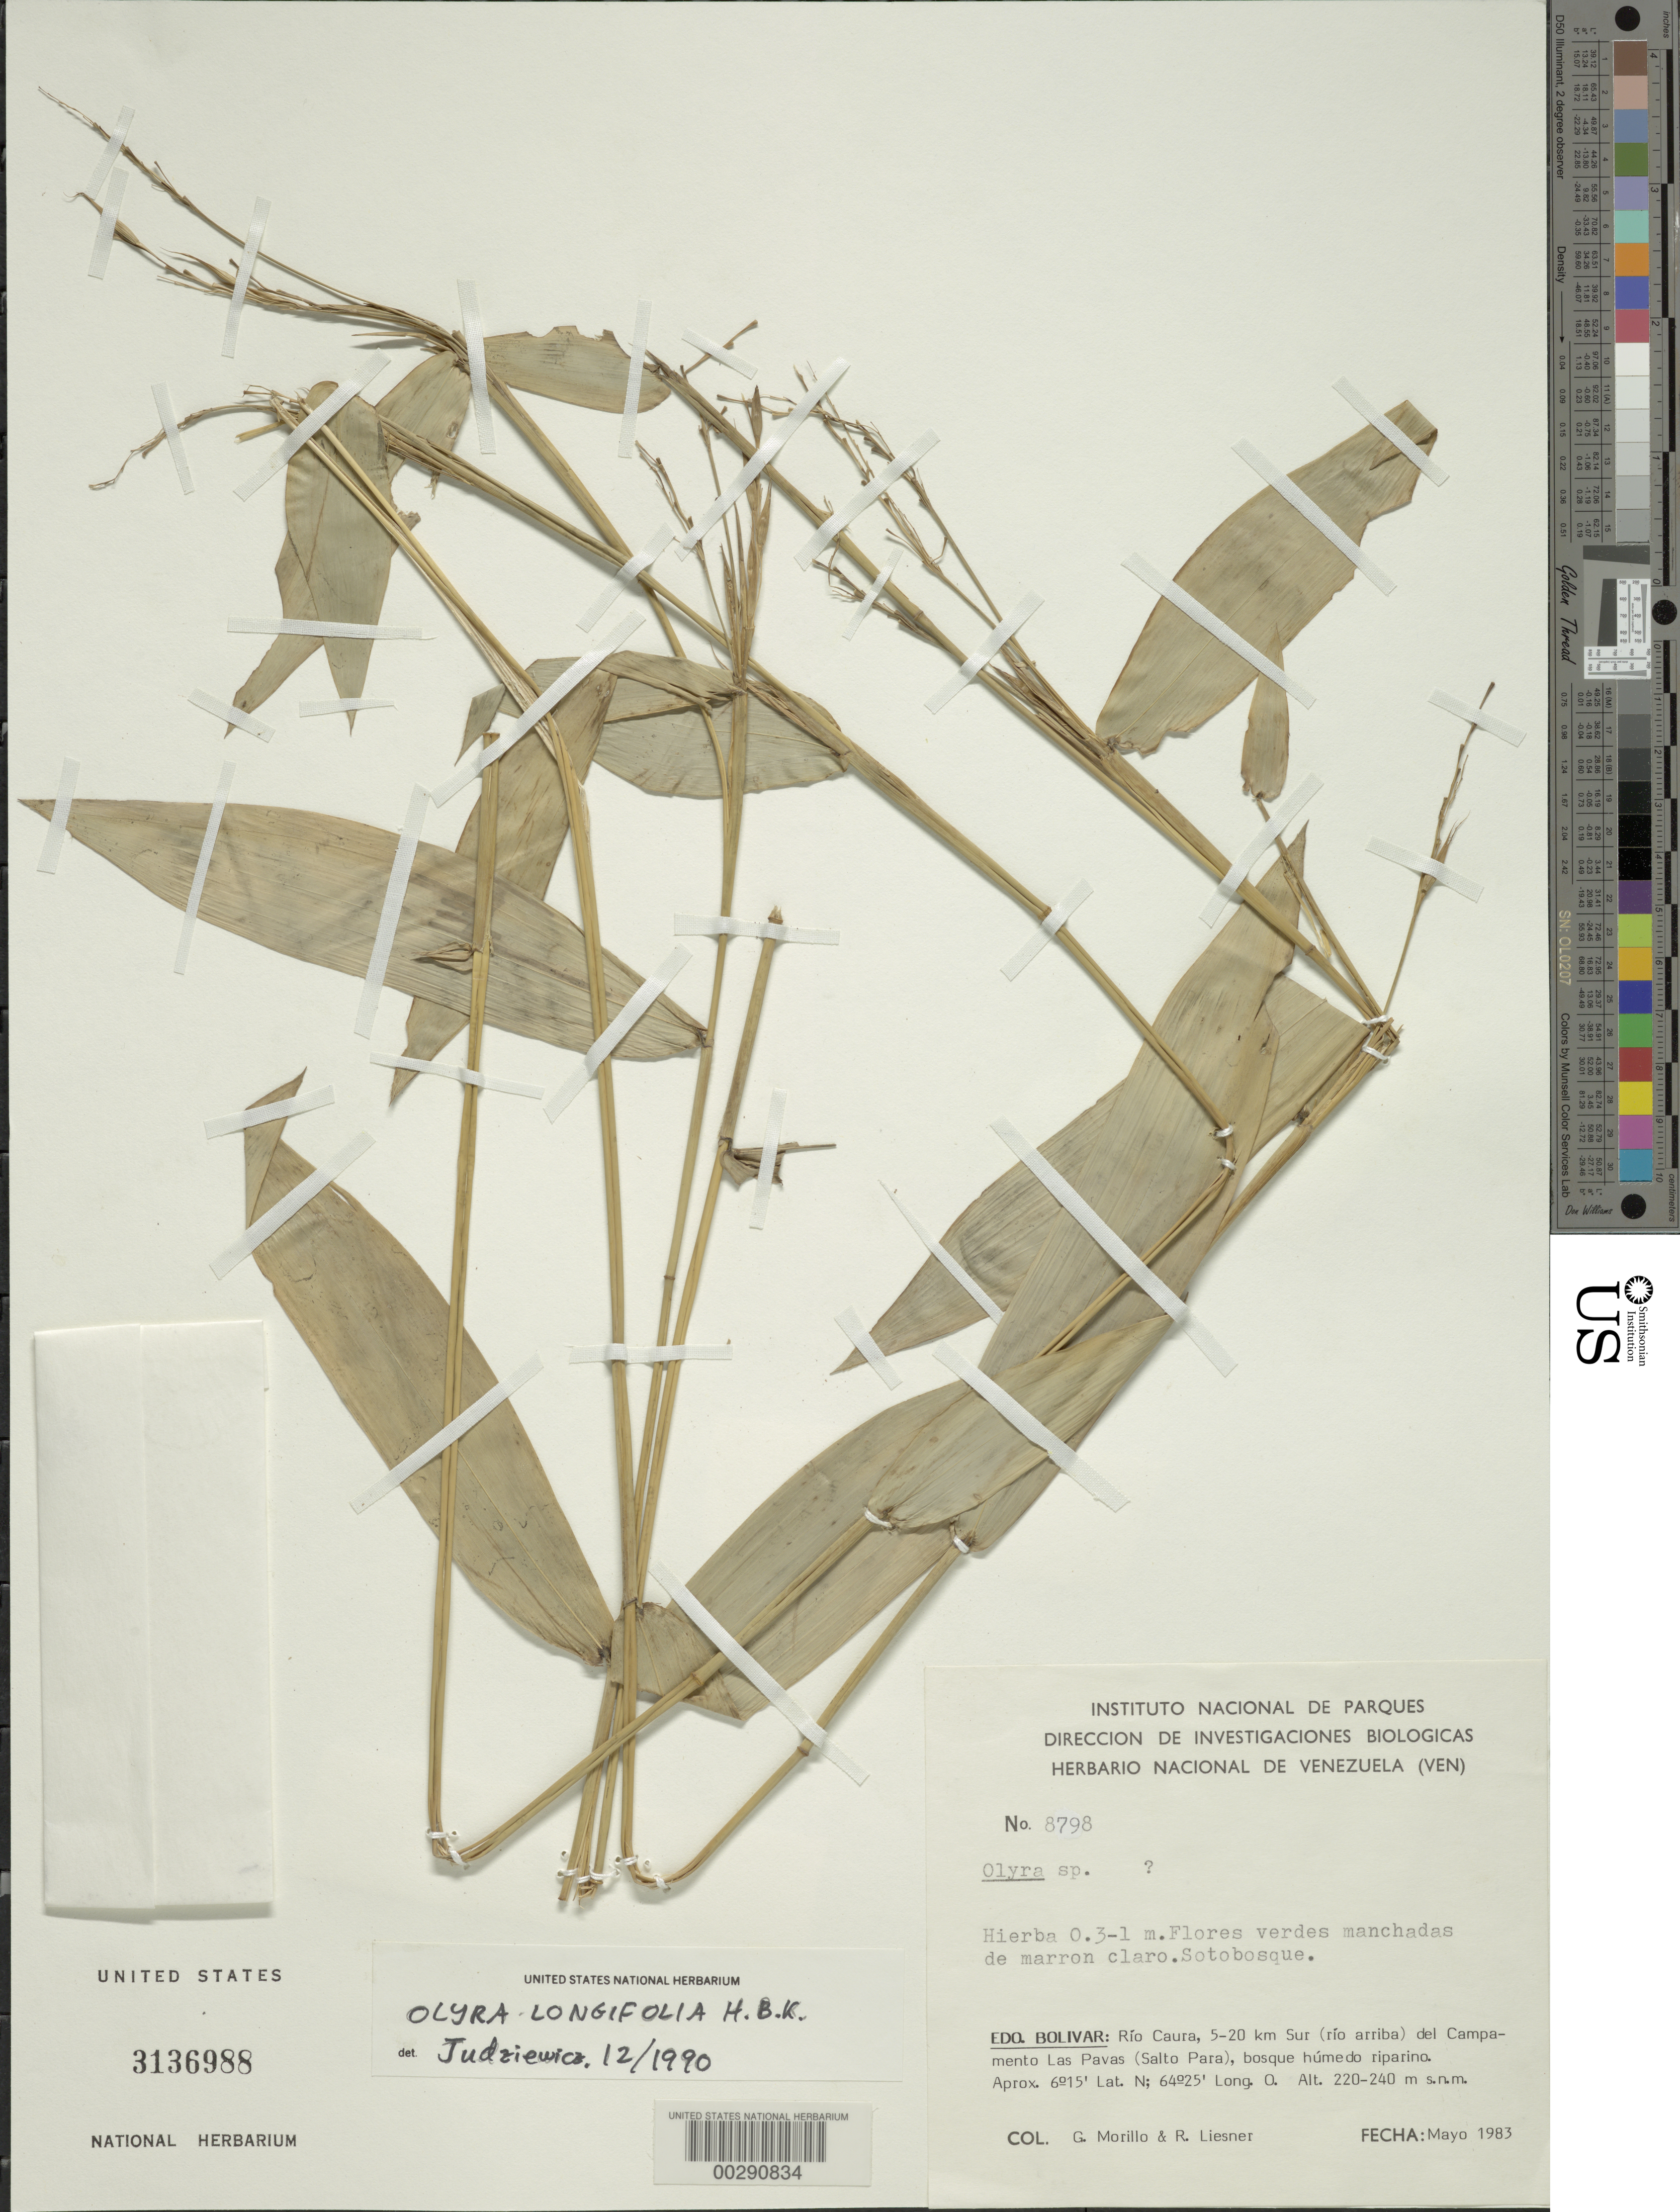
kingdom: Plantae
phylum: Tracheophyta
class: Liliopsida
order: Poales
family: Poaceae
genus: Olyra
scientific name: Olyra longifolia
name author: Kunth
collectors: G. N. Morillo & R. L. Liesner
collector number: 8798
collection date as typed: May 1983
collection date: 1983-05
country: Venezuela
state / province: Bolivar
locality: Rio caura, 5-20 km s (above river) del campamento las pavas (salto para)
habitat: Ticket woods; riparino moist forest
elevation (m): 220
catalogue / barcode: US 3136988